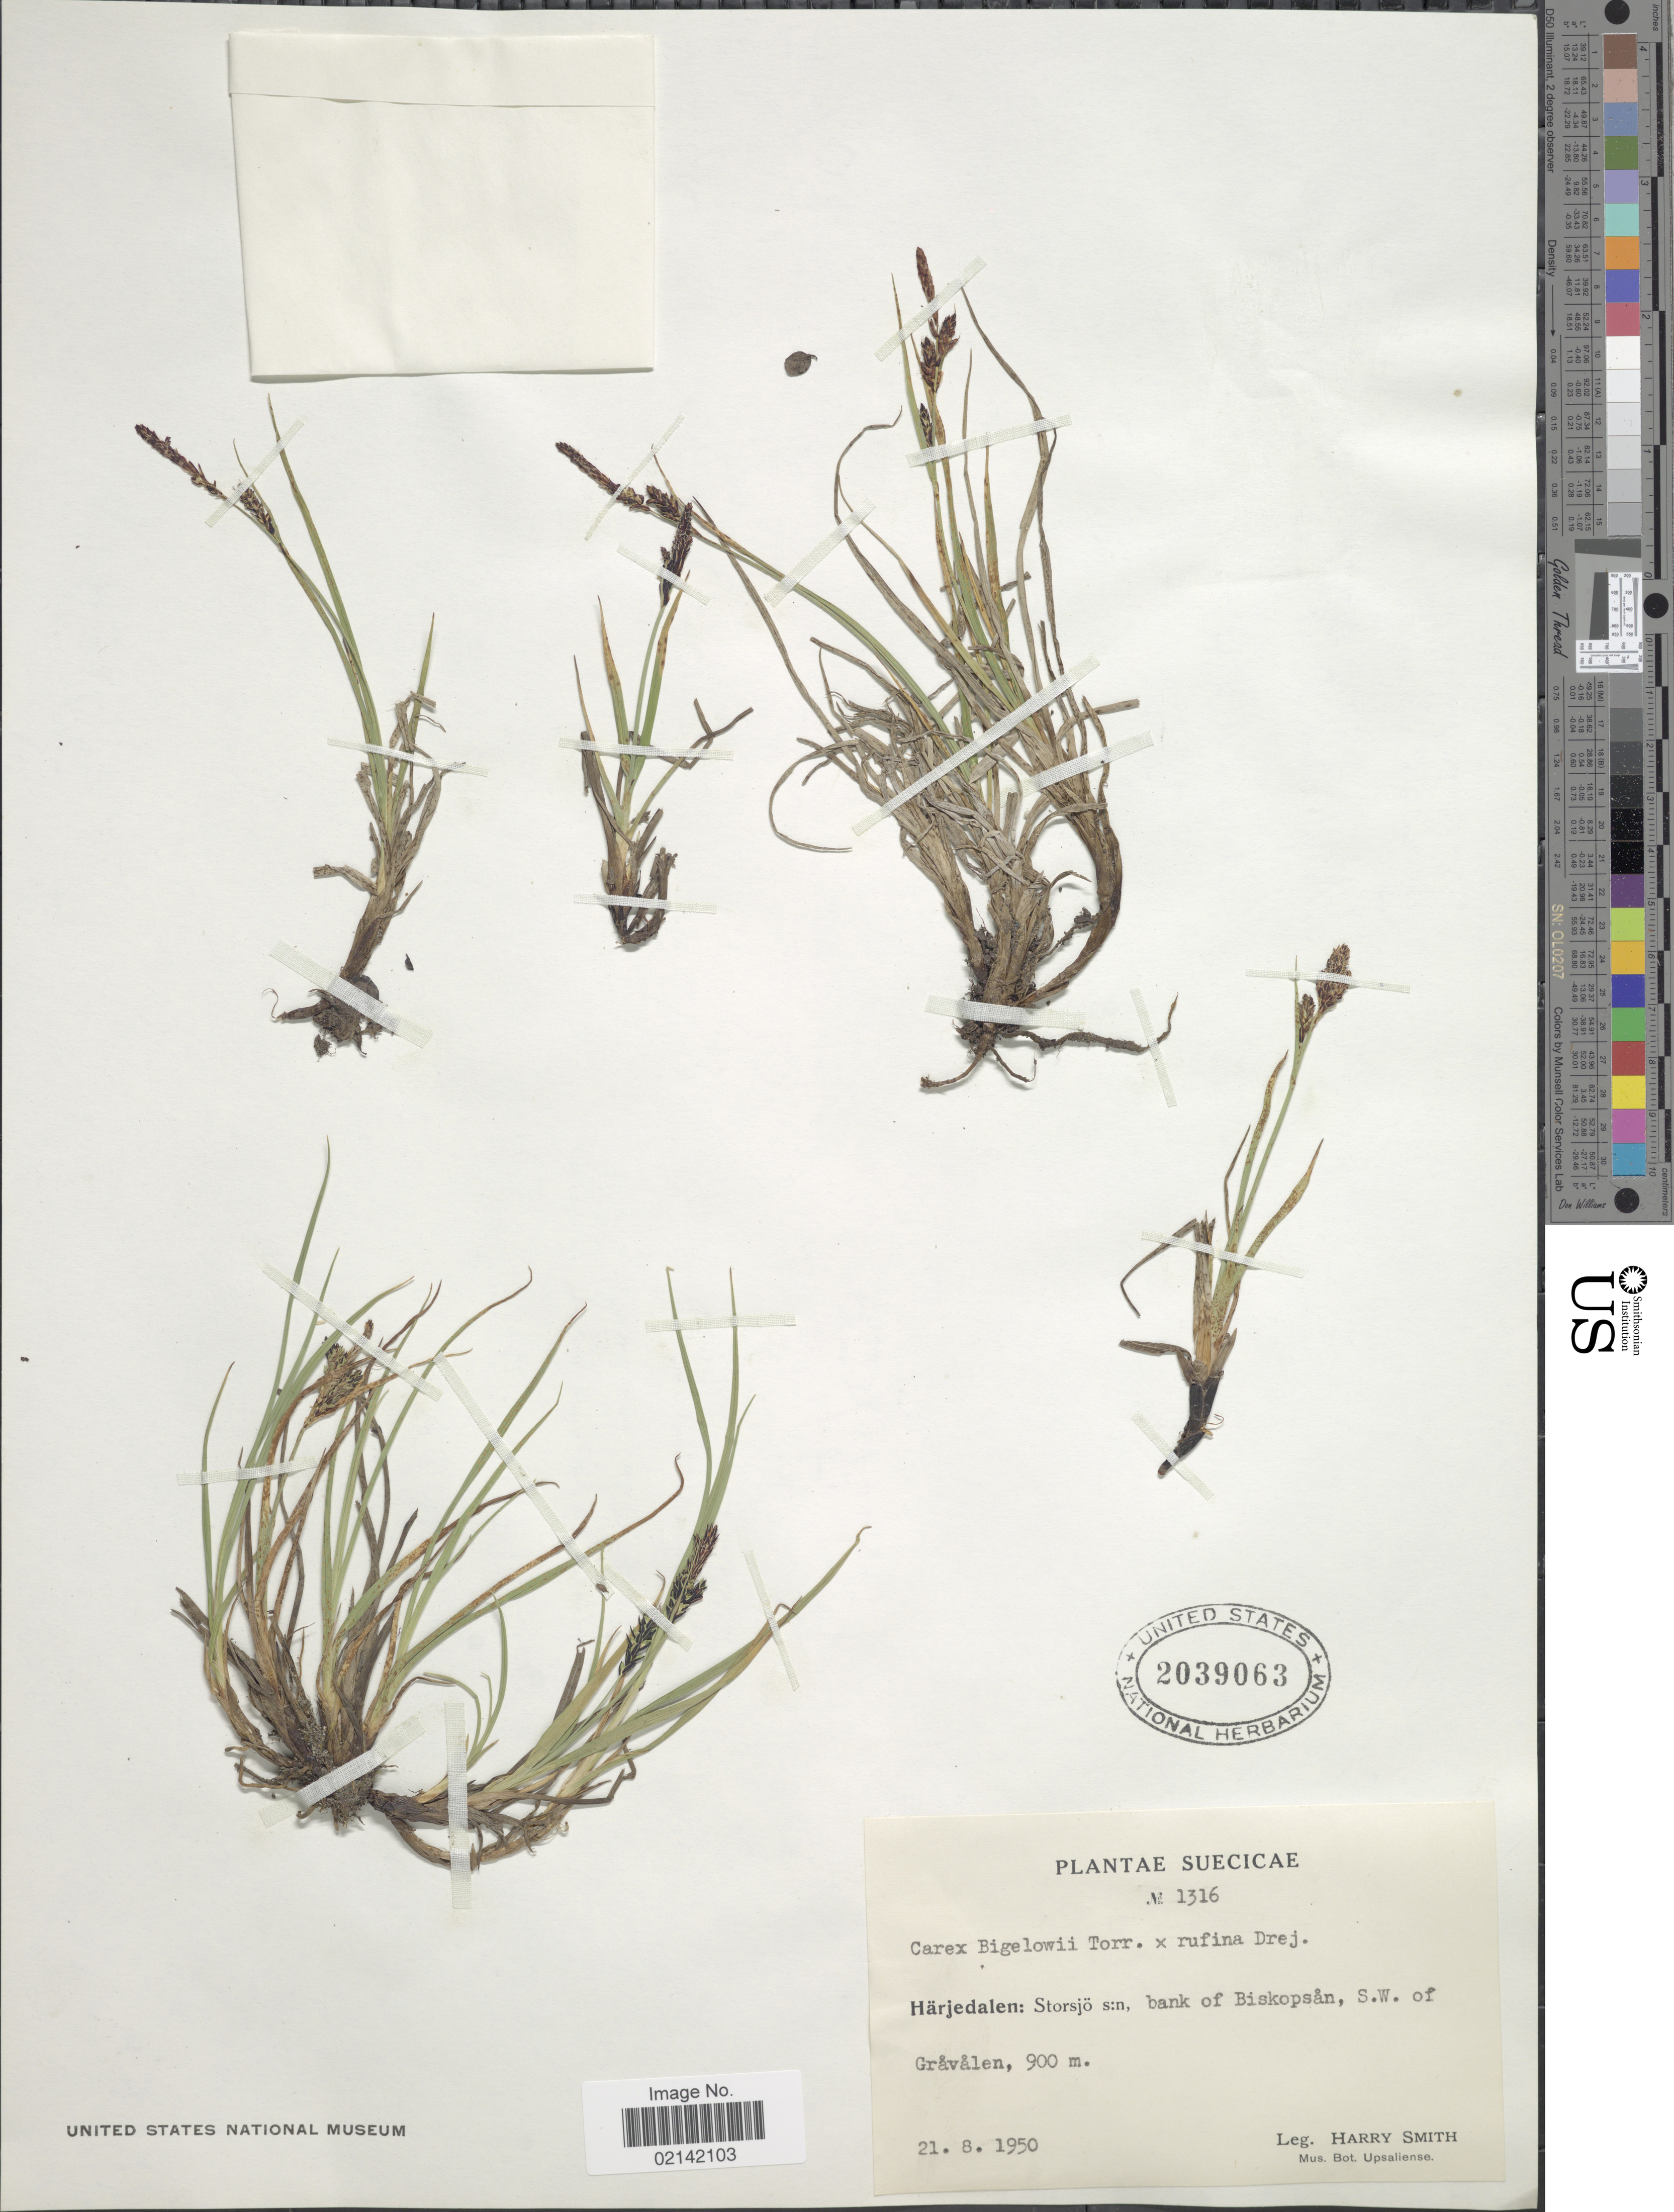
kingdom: Plantae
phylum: Tracheophyta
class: Liliopsida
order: Poales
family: Cyperaceae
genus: Carex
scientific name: Carex bigelowii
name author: Torr. ex Schwein.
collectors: H. Smith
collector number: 1316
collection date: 1950-08-21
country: Sweden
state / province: Jamtland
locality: Suecicae, Harjedalen: Storsjo s:n bank of Biskopsan, S.W. of Gravalen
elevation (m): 900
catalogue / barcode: US 2039063